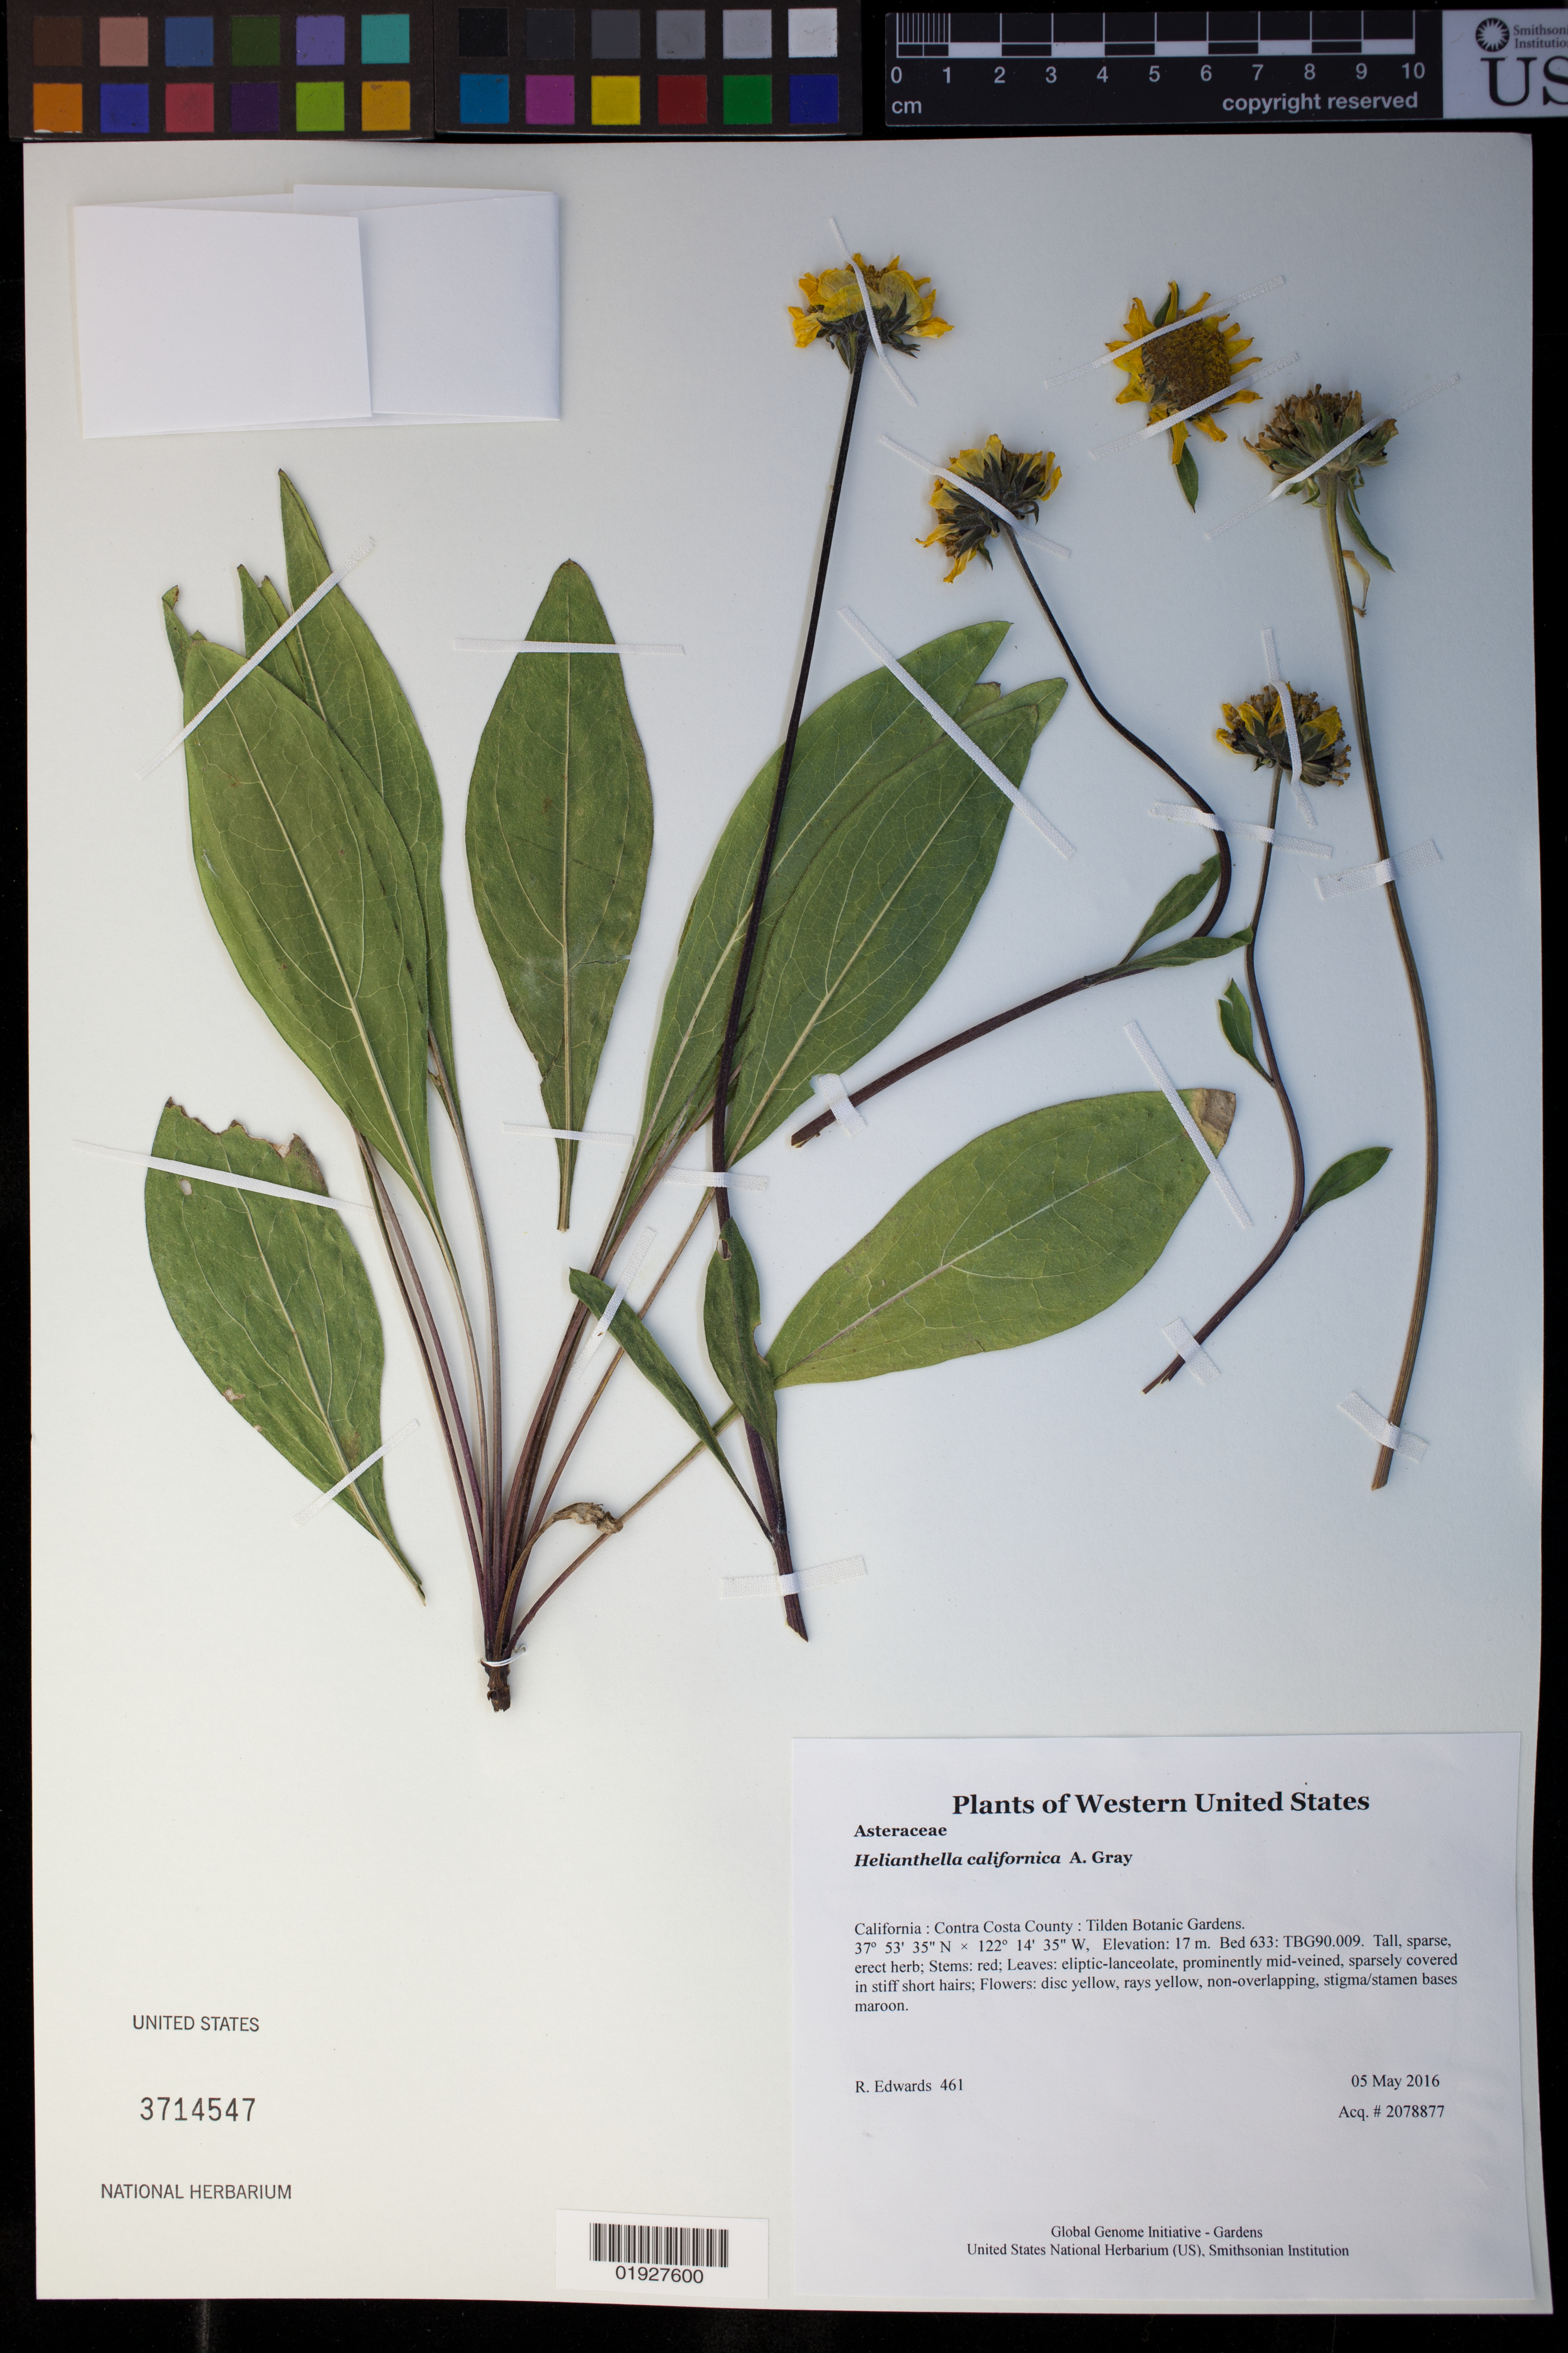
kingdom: Plantae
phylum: Tracheophyta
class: Magnoliopsida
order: Asterales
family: Asteraceae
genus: Helianthella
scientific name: Helianthella californica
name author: A. Gray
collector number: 461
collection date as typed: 5 May 2016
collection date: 2016-05-05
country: United States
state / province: California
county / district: Contra Costa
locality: Tilden Botanic Gardens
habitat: Bed 633: TBG90.009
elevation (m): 17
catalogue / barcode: US 3714547